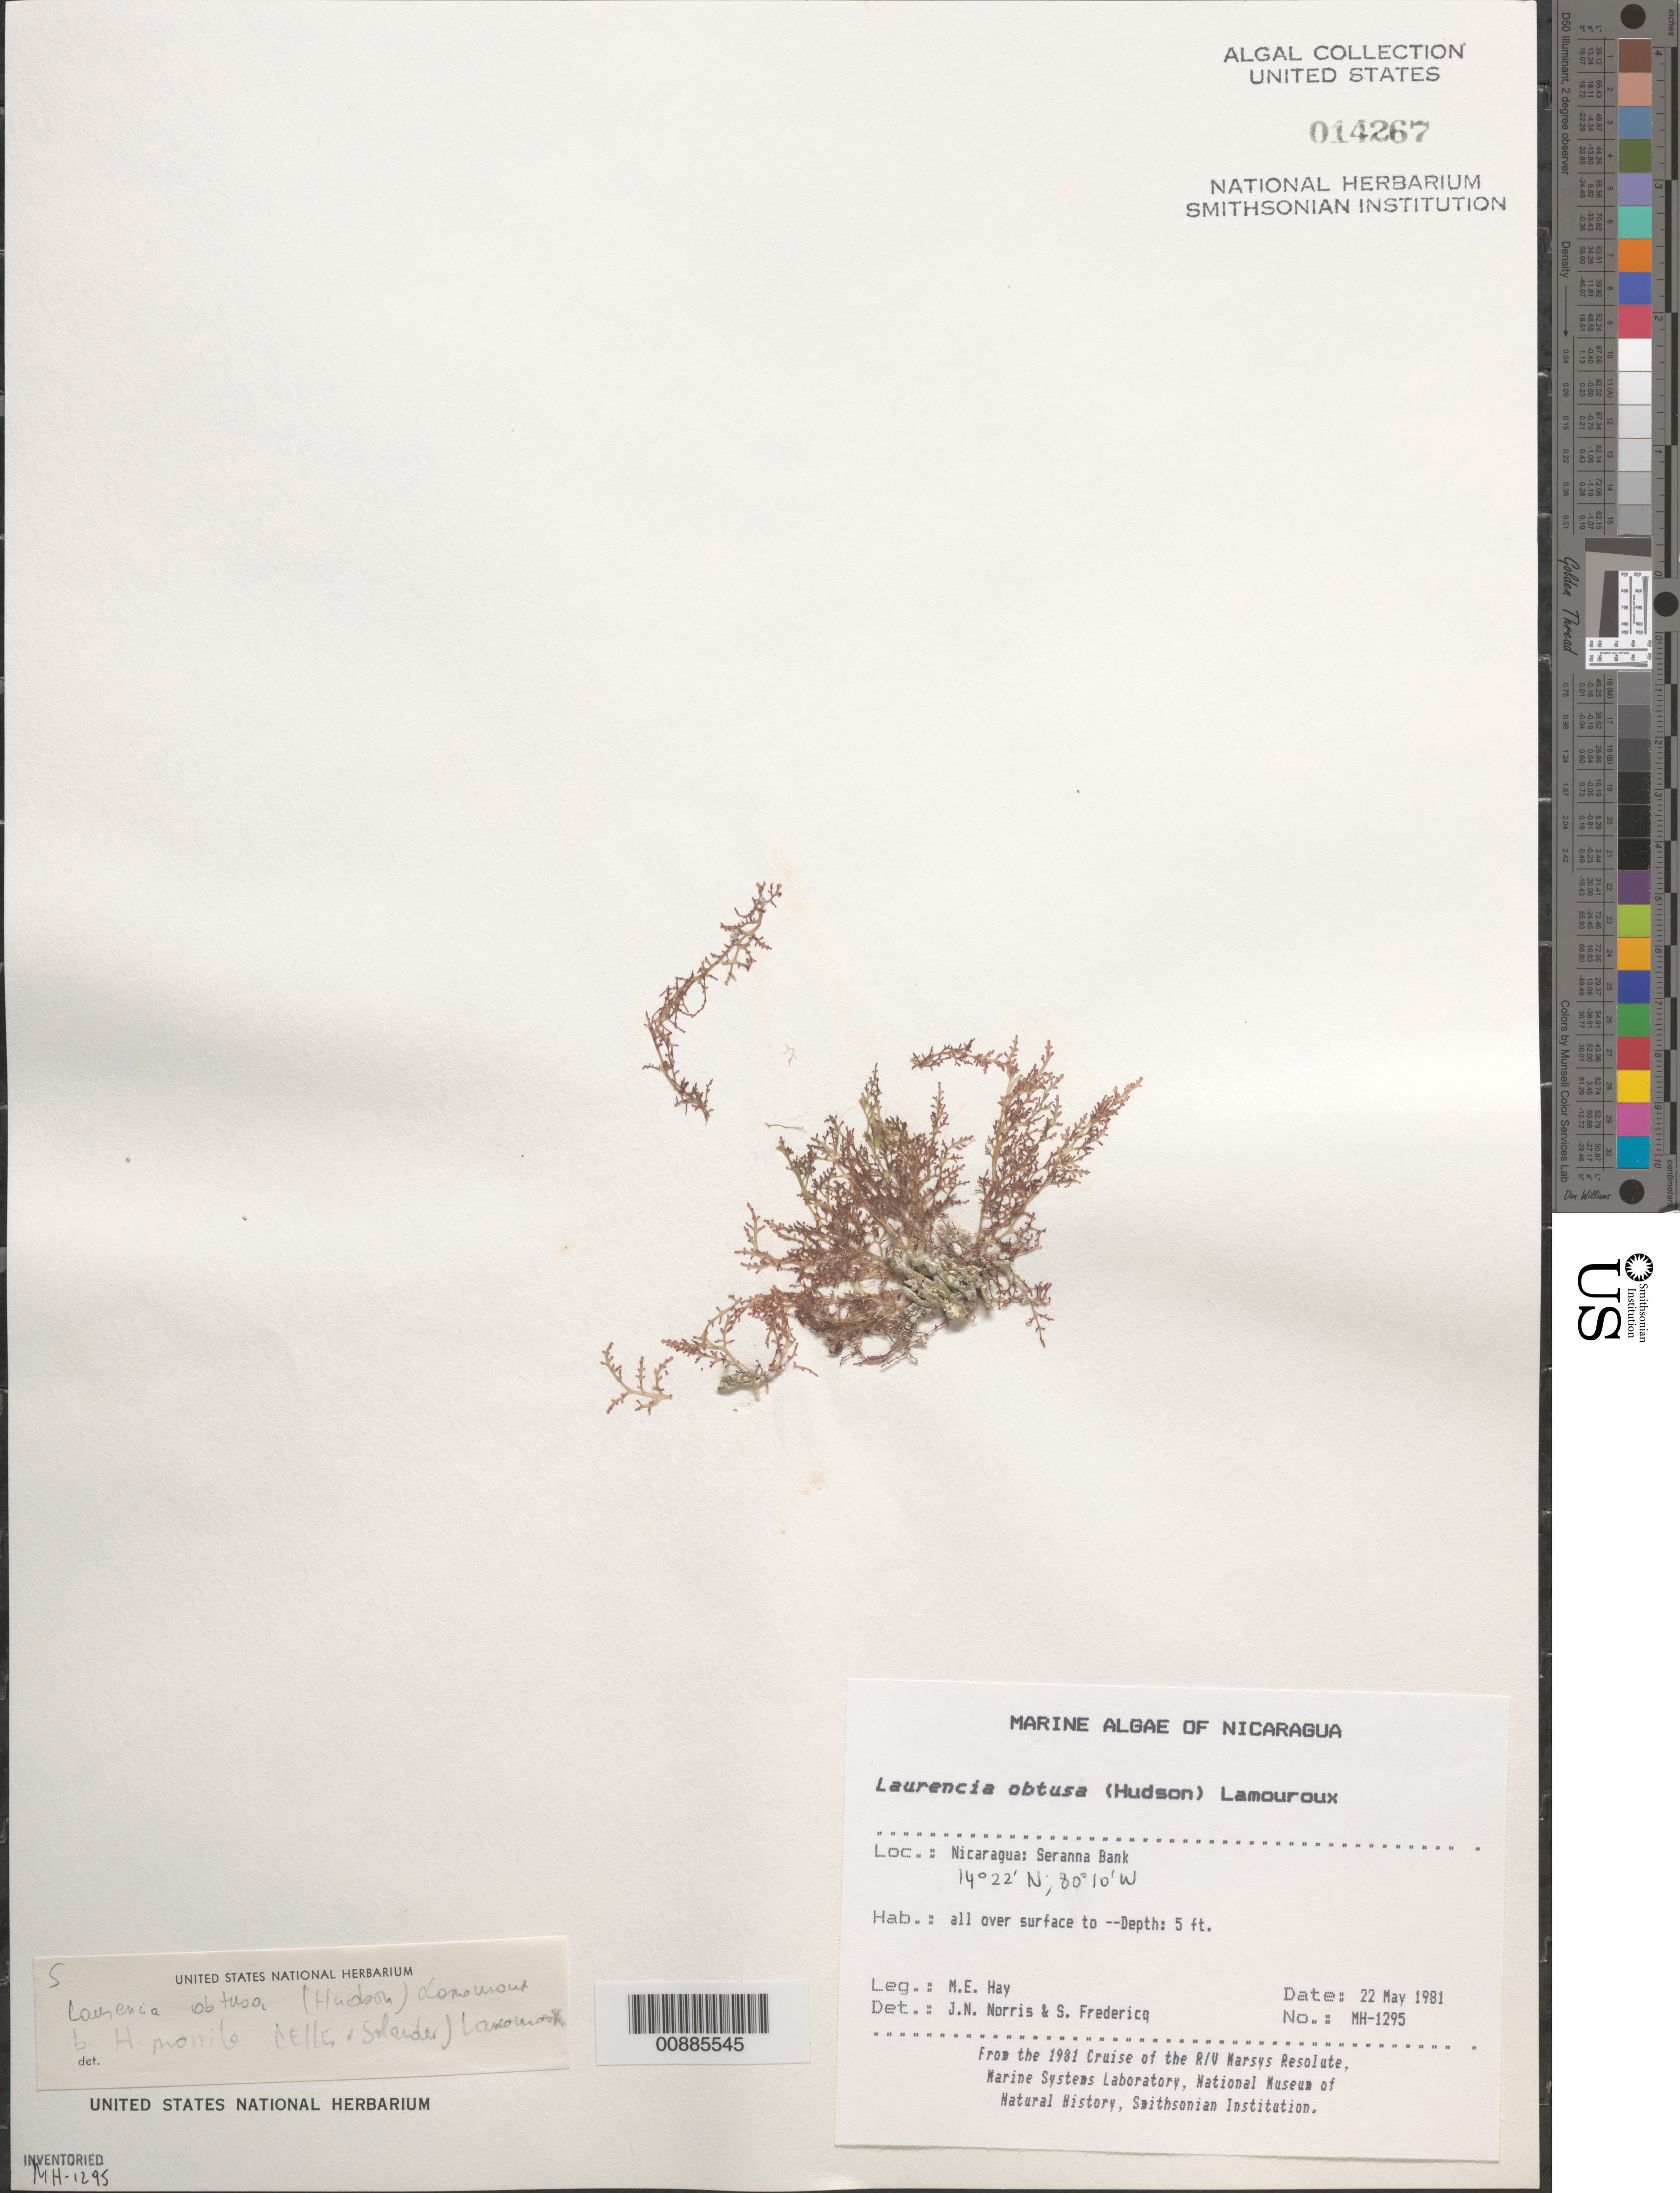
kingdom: Plantae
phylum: Rhodophyta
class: Florideophyceae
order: Ceramiales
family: Rhodomelaceae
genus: Laurencia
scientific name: Laurencia obtusa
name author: (Huds.) J.V.Lamouroux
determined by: Norris, J. N.; Fredericq, S.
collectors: M. E. Hay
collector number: MEH-1295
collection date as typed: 22 May 1981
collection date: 1981-05-22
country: Nicaragua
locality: Seranna Bank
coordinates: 14 22' N, 80 10' W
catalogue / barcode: US 14267